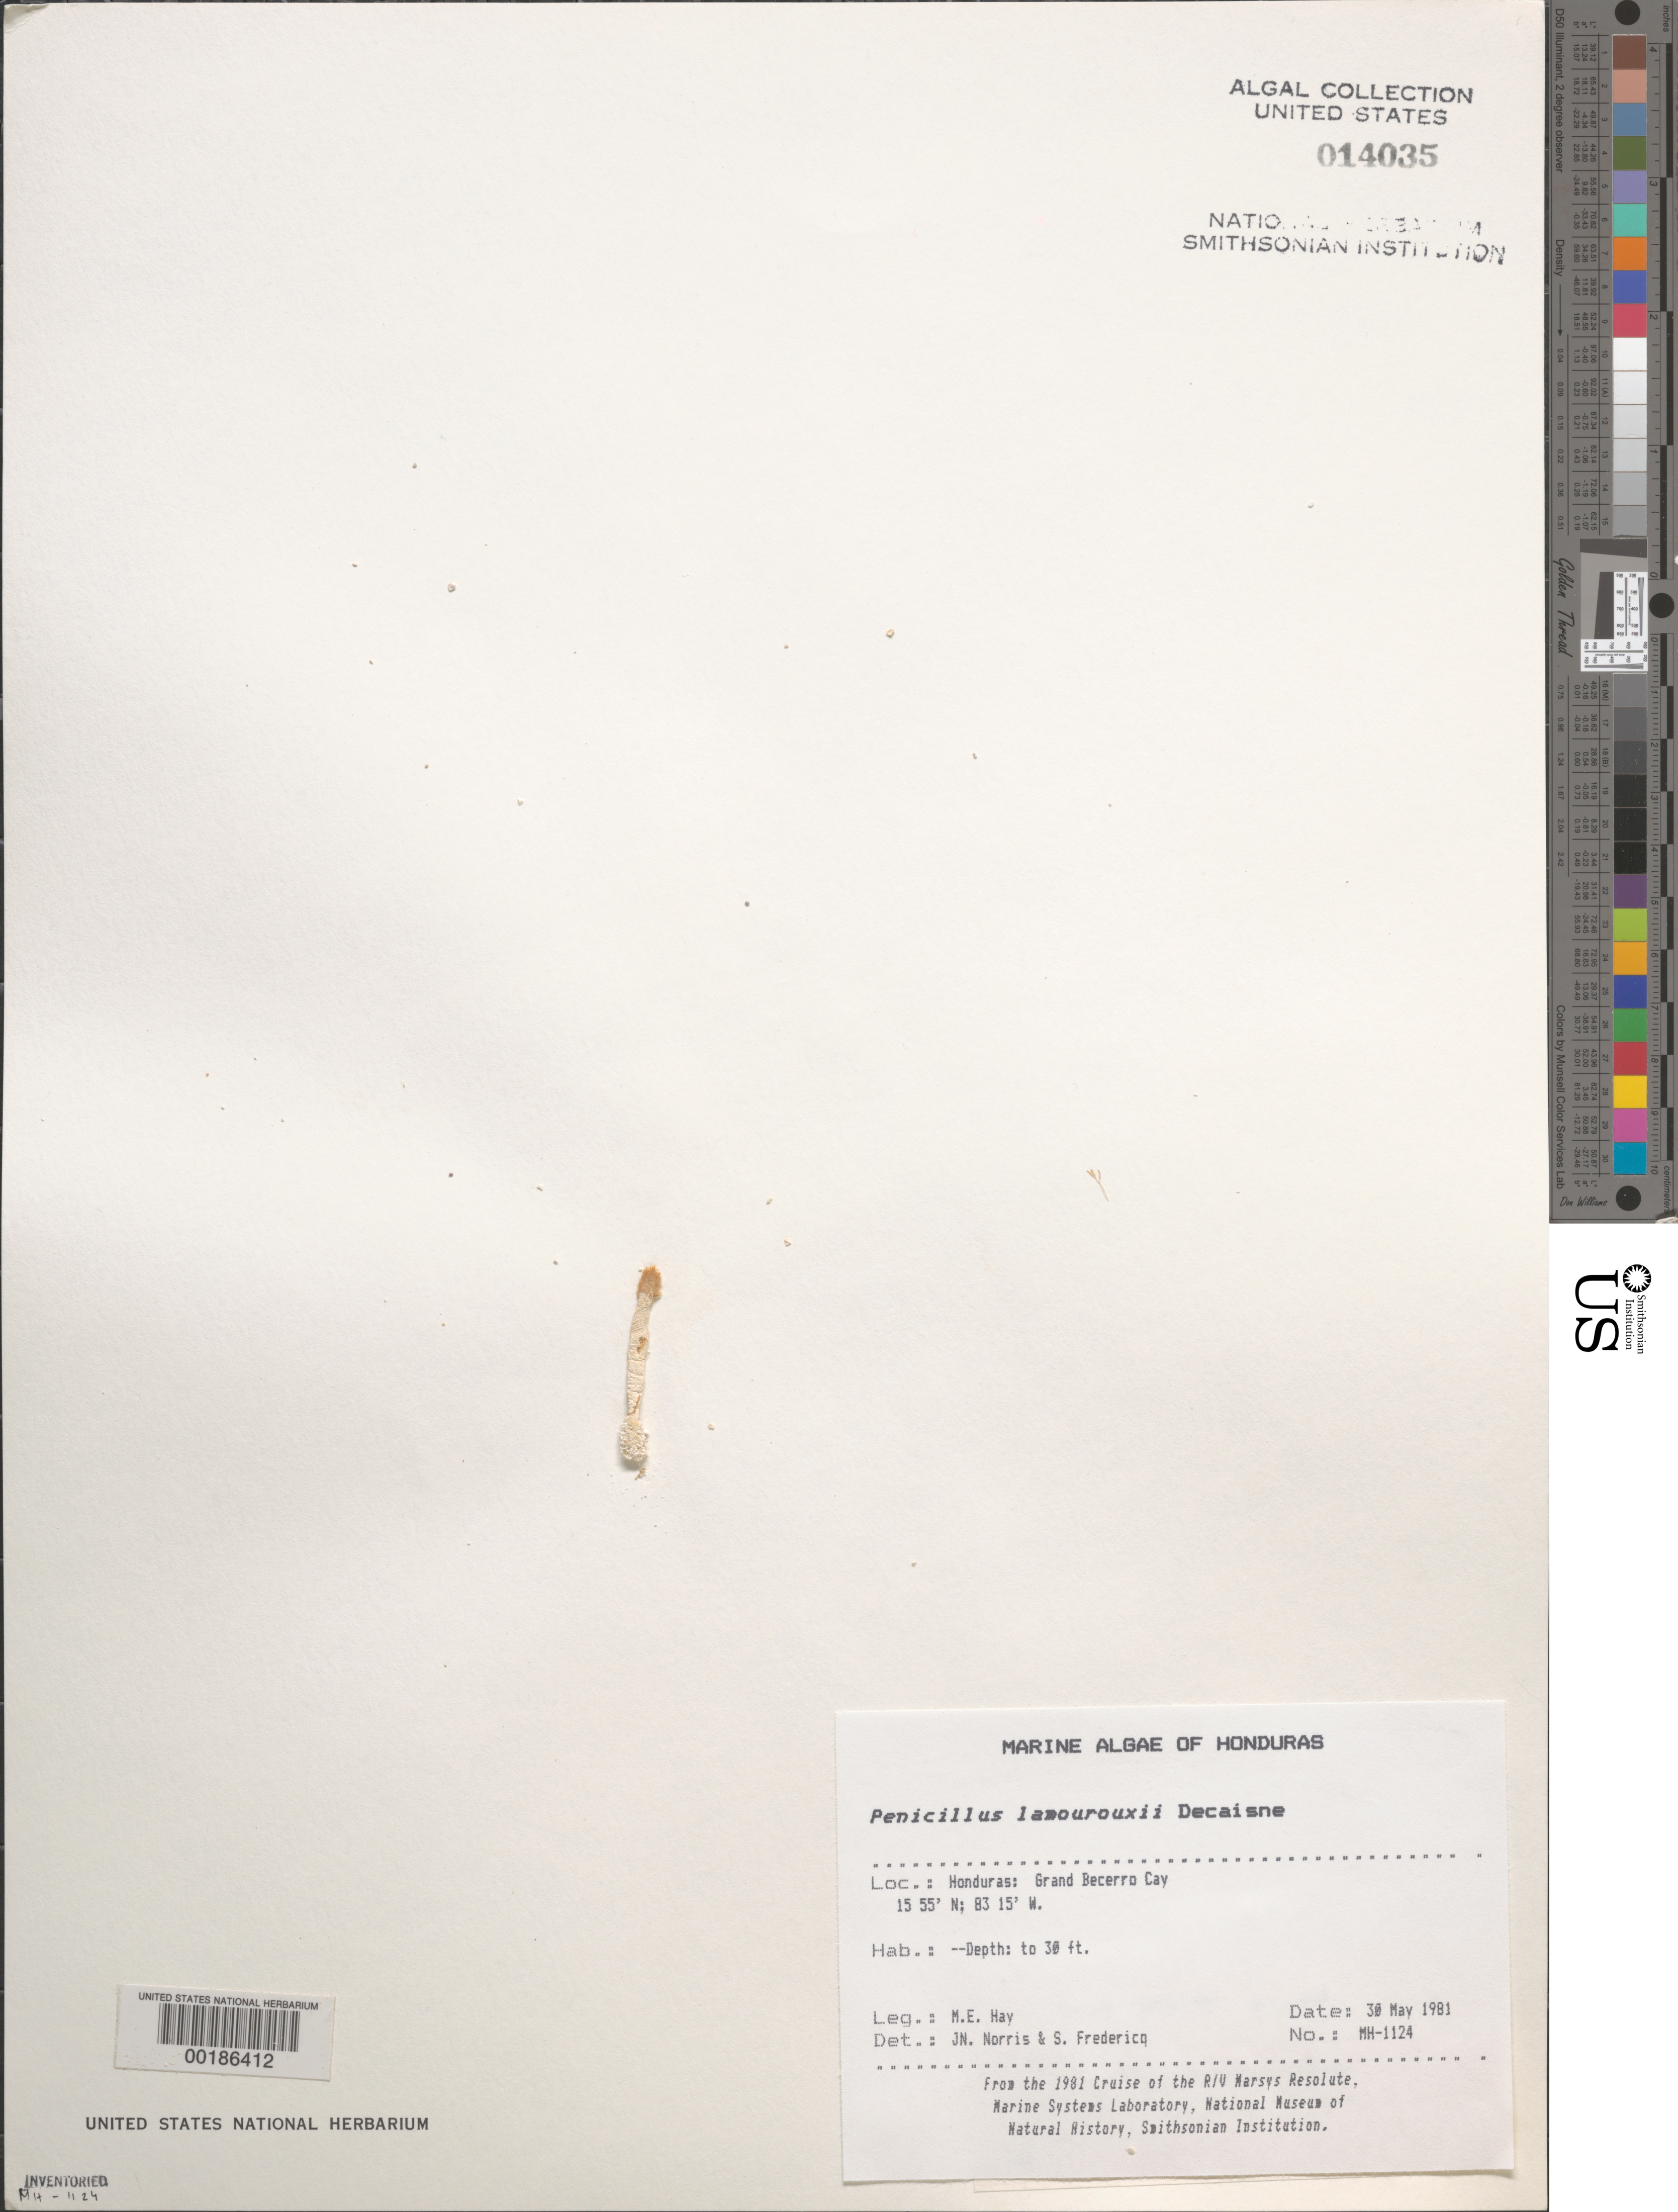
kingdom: Plantae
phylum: Chlorophyta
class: Ulvophyceae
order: Bryopsidales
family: Udoteaceae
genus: Penicillus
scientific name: Penicillus lamourouxii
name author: Decne.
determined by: Norris, J. N.; Fredericq, S.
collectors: M. E. Hay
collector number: MEH-1124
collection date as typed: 30 May 1981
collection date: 1981-05-30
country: Honduras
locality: Grand becerro cay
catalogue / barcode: US 14035